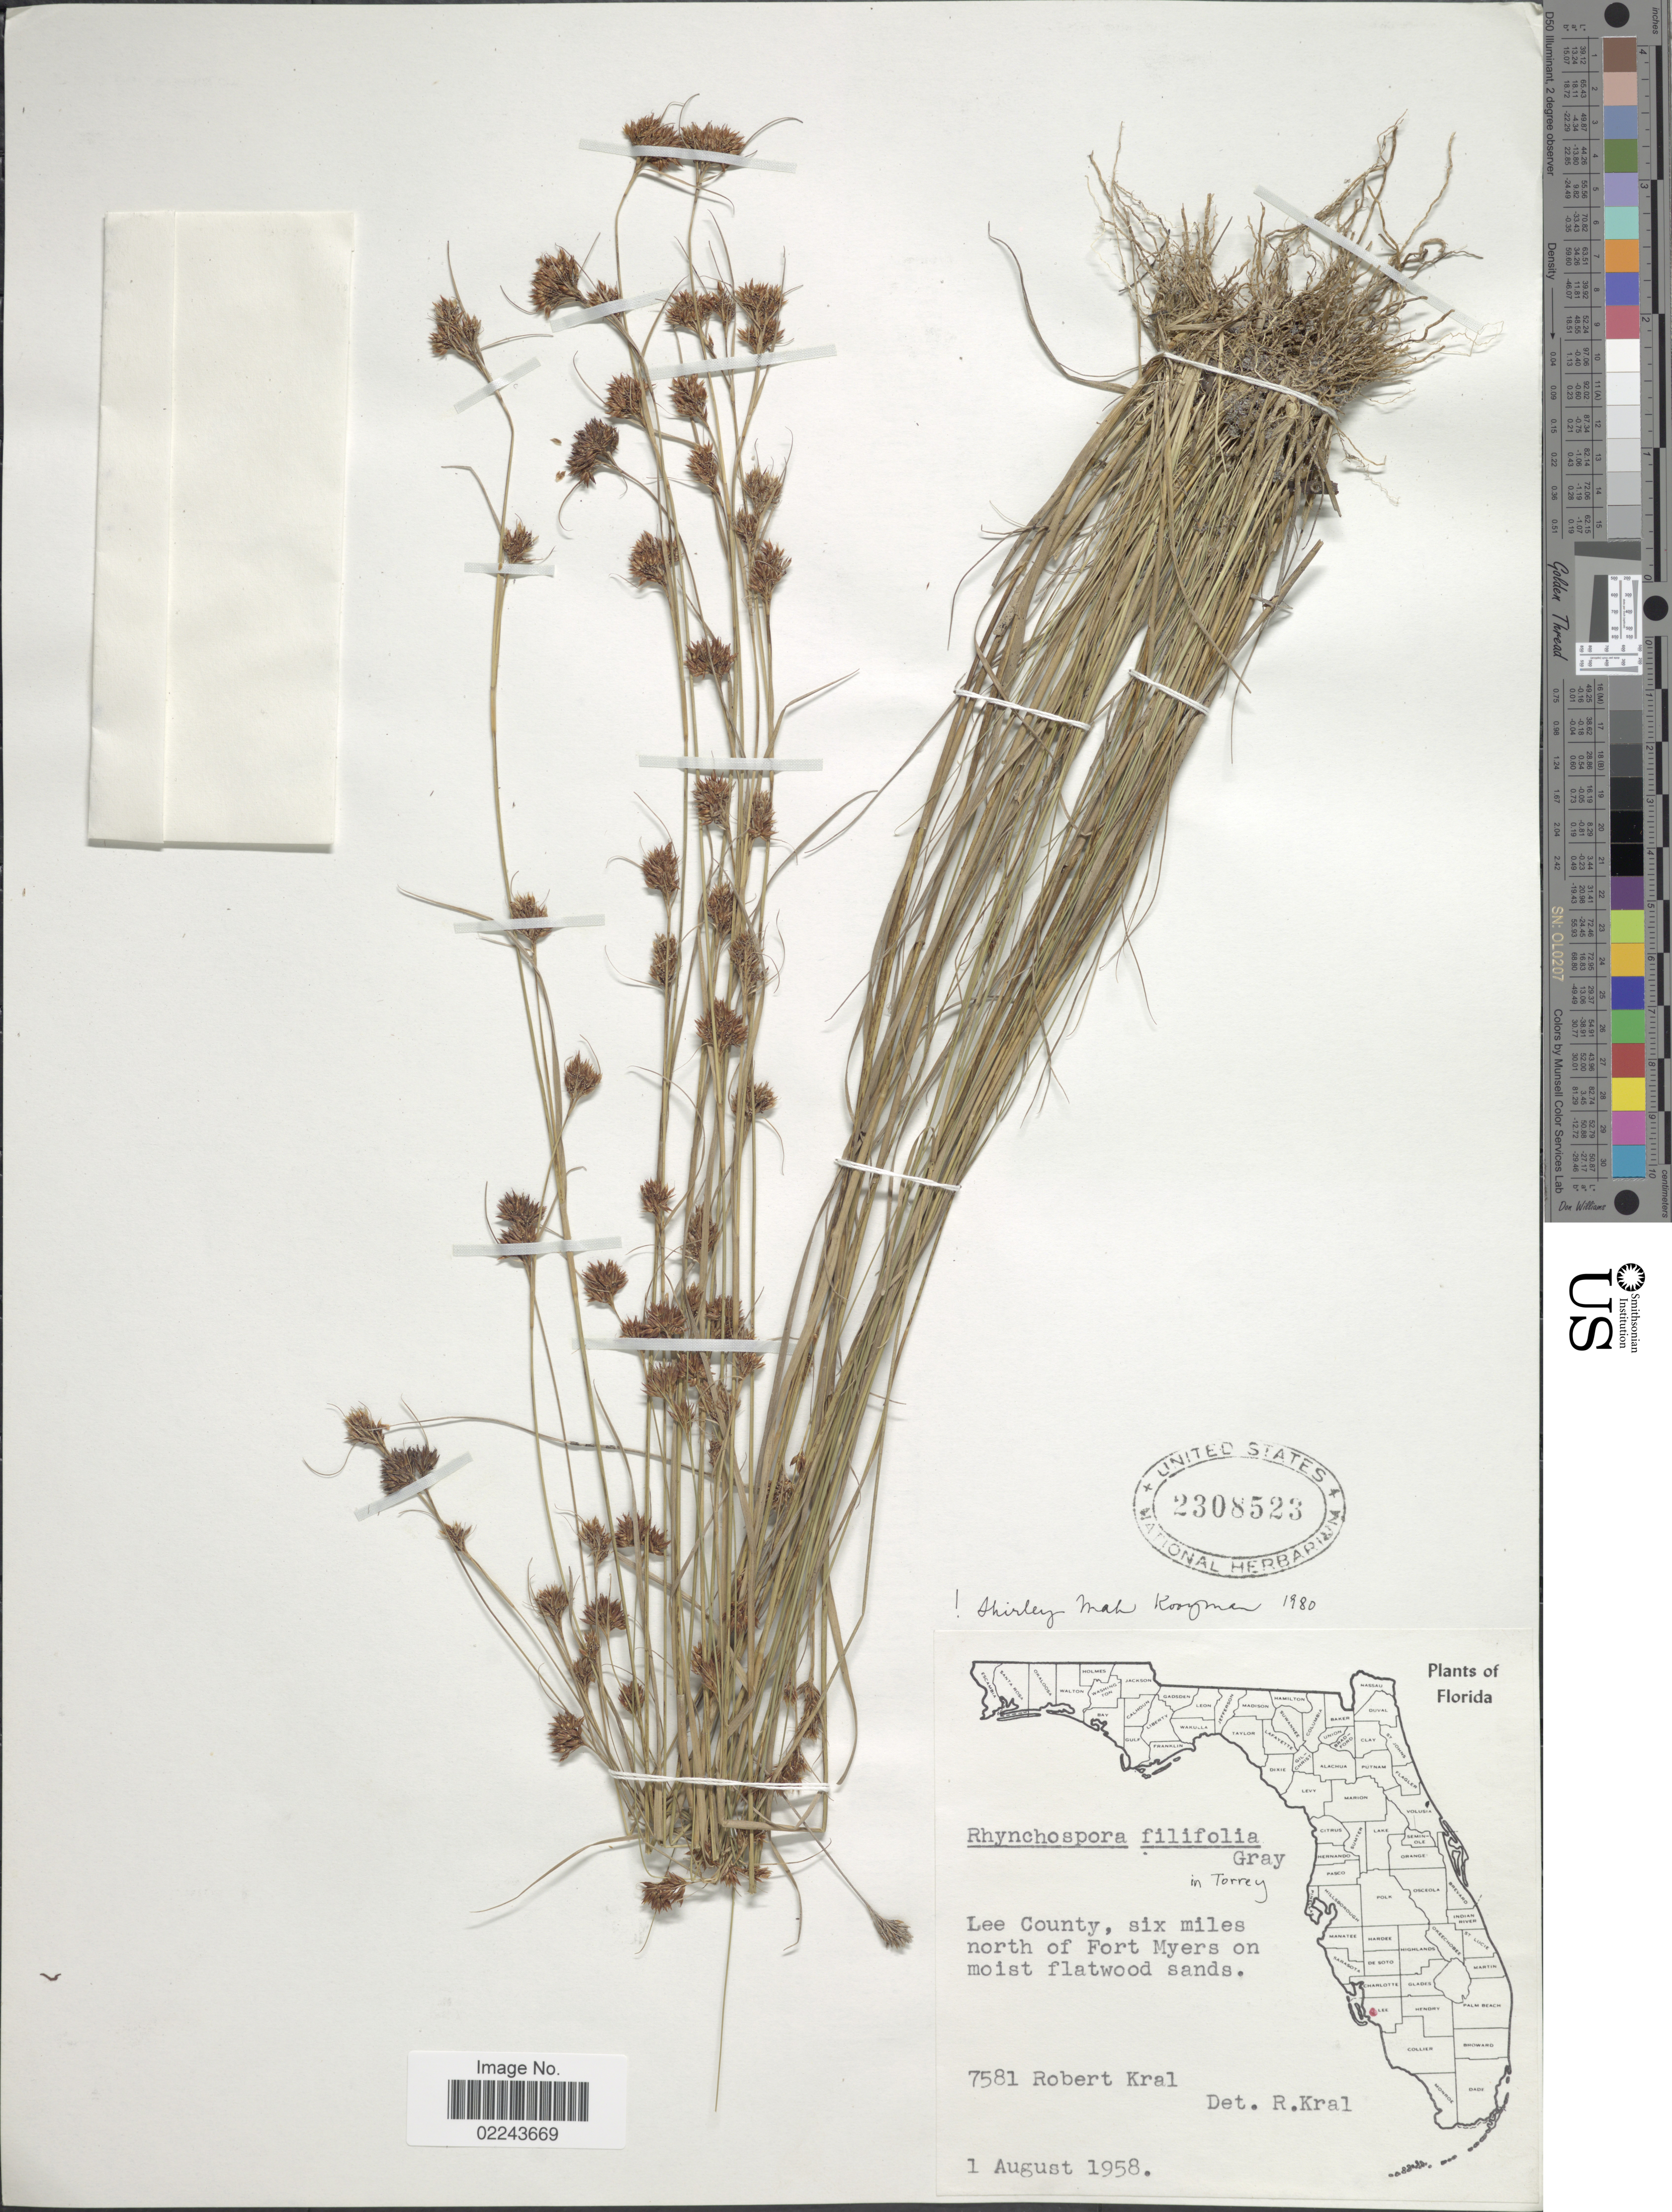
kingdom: Plantae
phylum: Tracheophyta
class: Liliopsida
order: Poales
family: Cyperaceae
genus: Rhynchospora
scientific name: Rhynchospora filifolia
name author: A. Gray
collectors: R. Kral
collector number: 7581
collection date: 1958-08-01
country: United States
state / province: Florida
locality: Lee County, six miles north of Fort Myers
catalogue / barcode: US 2308523